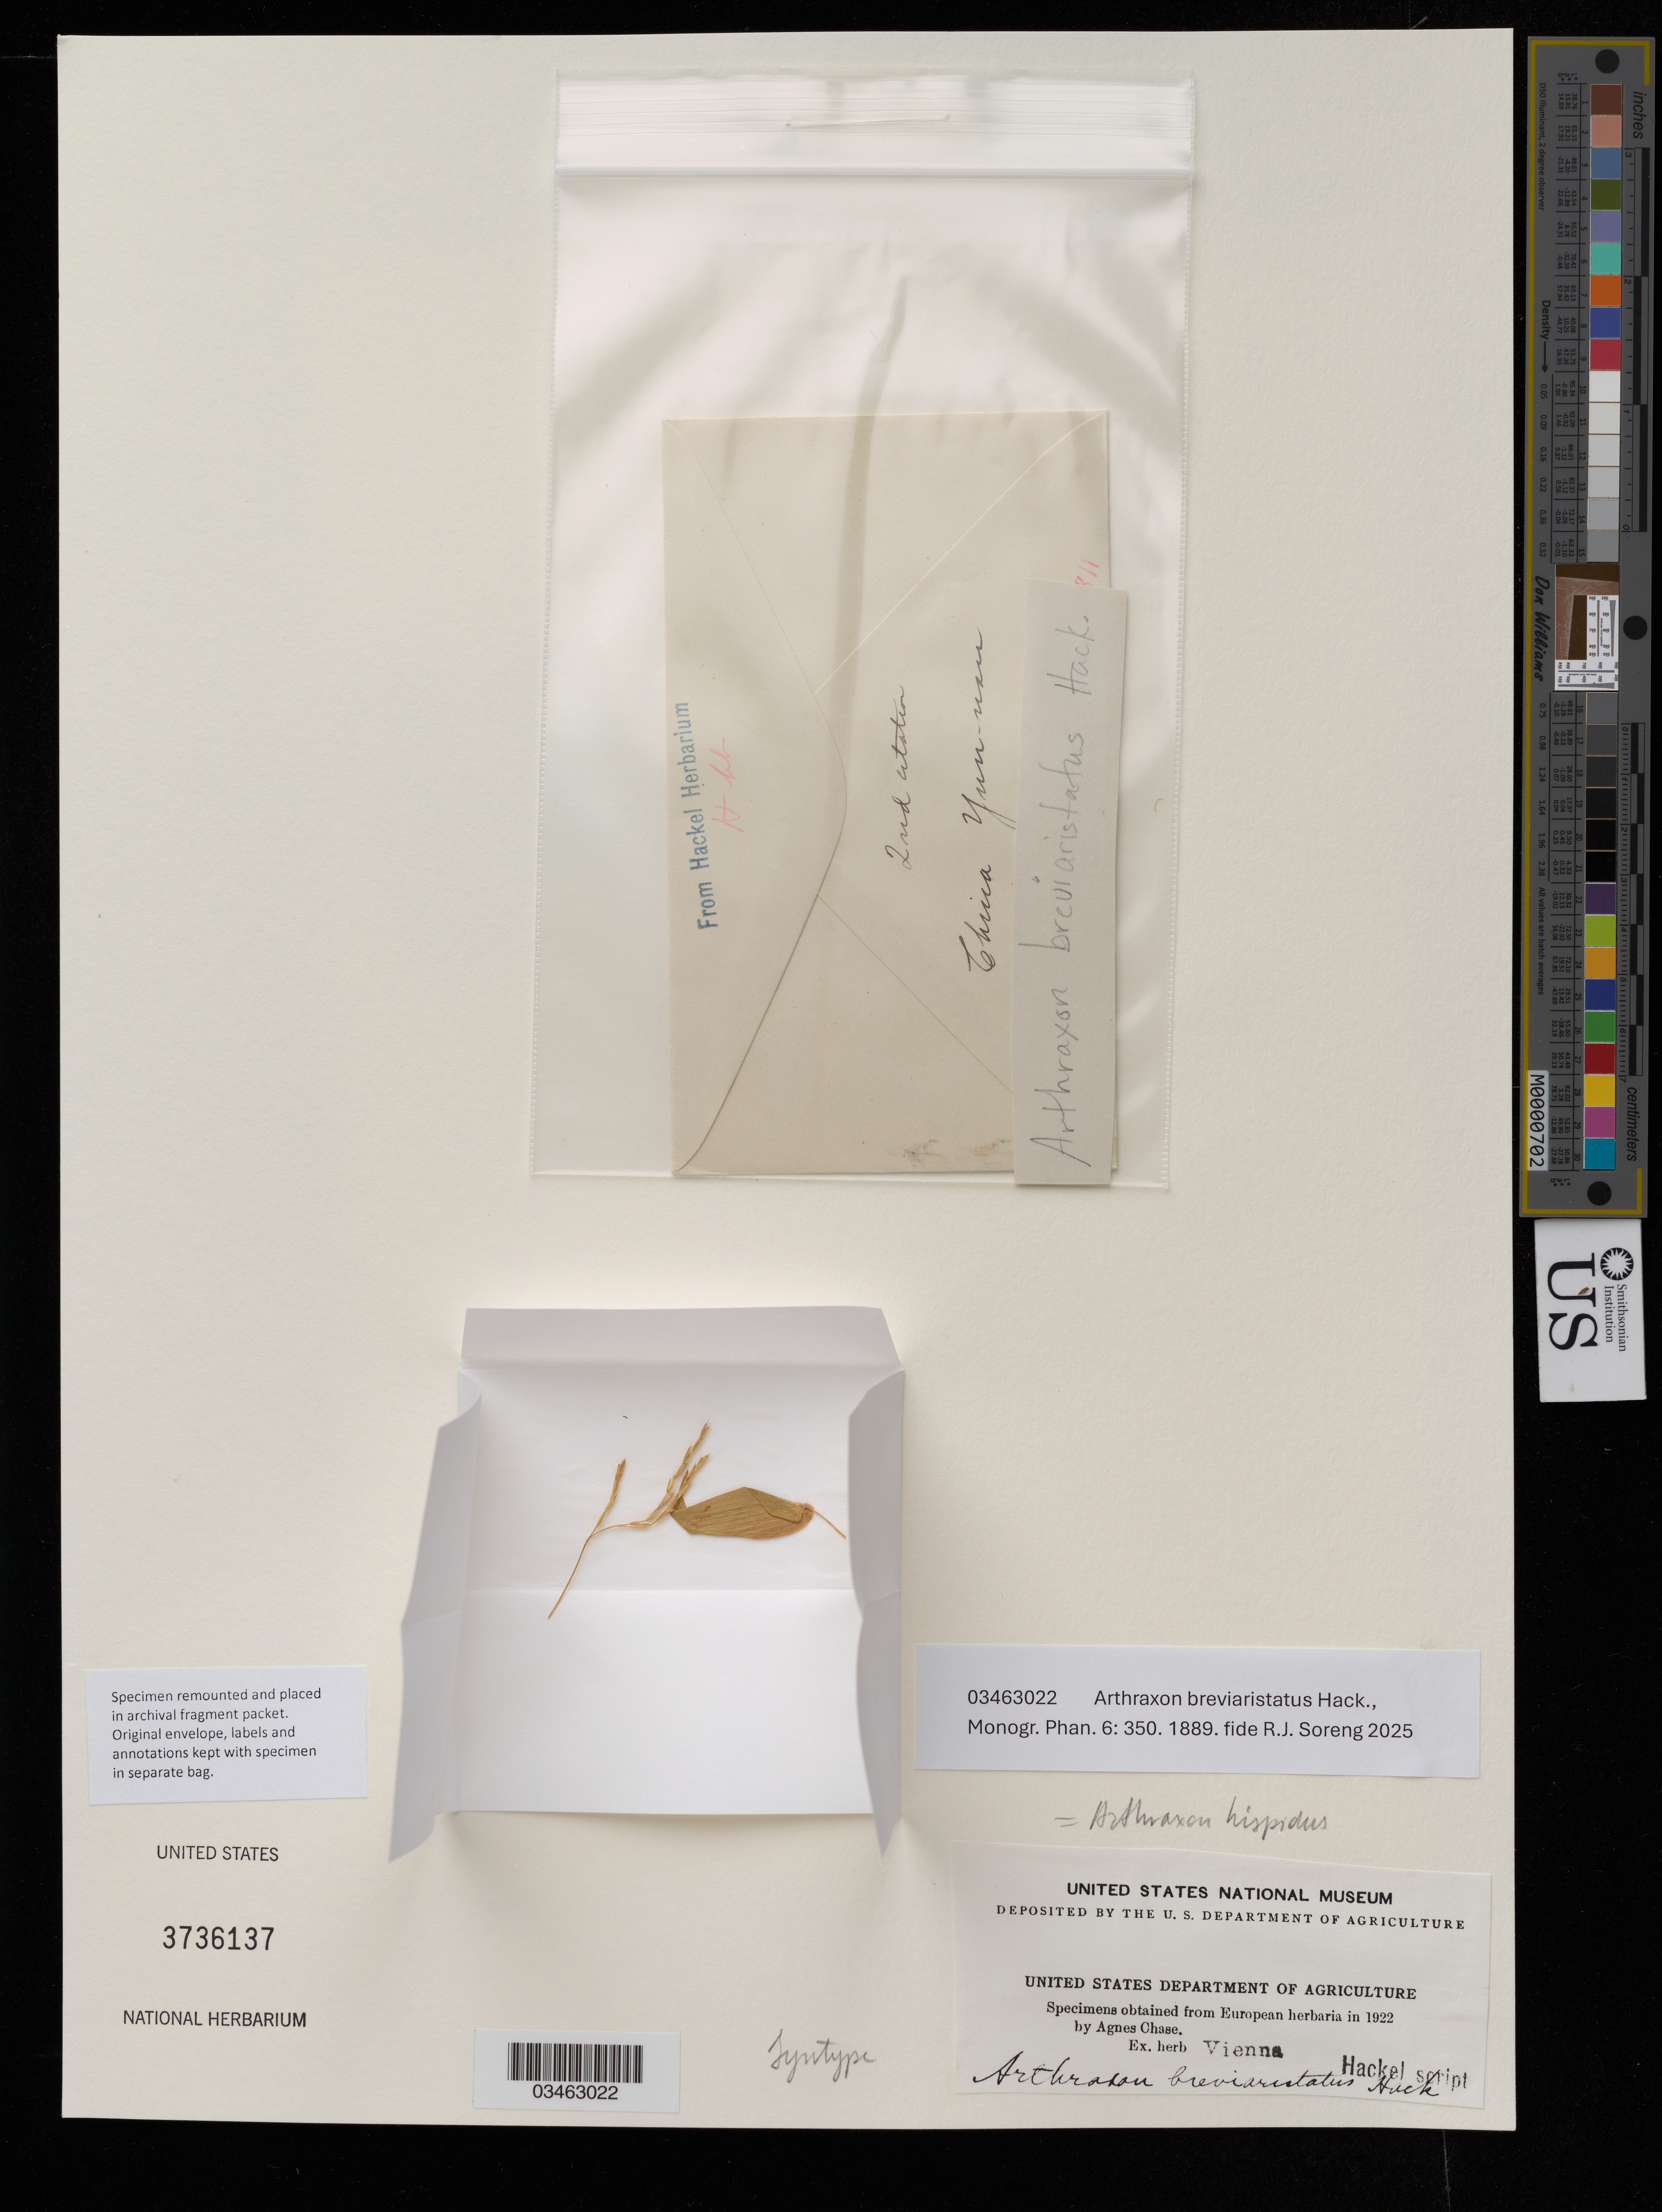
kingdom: Plantae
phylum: Tracheophyta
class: Liliopsida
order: Poales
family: Poaceae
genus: Arthraxon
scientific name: Arthraxon breviaristatus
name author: Hack. in A. DC.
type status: Syntype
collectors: Delavay, --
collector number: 1811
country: China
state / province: Yunnan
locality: Ki-mi set.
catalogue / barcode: US 3736137